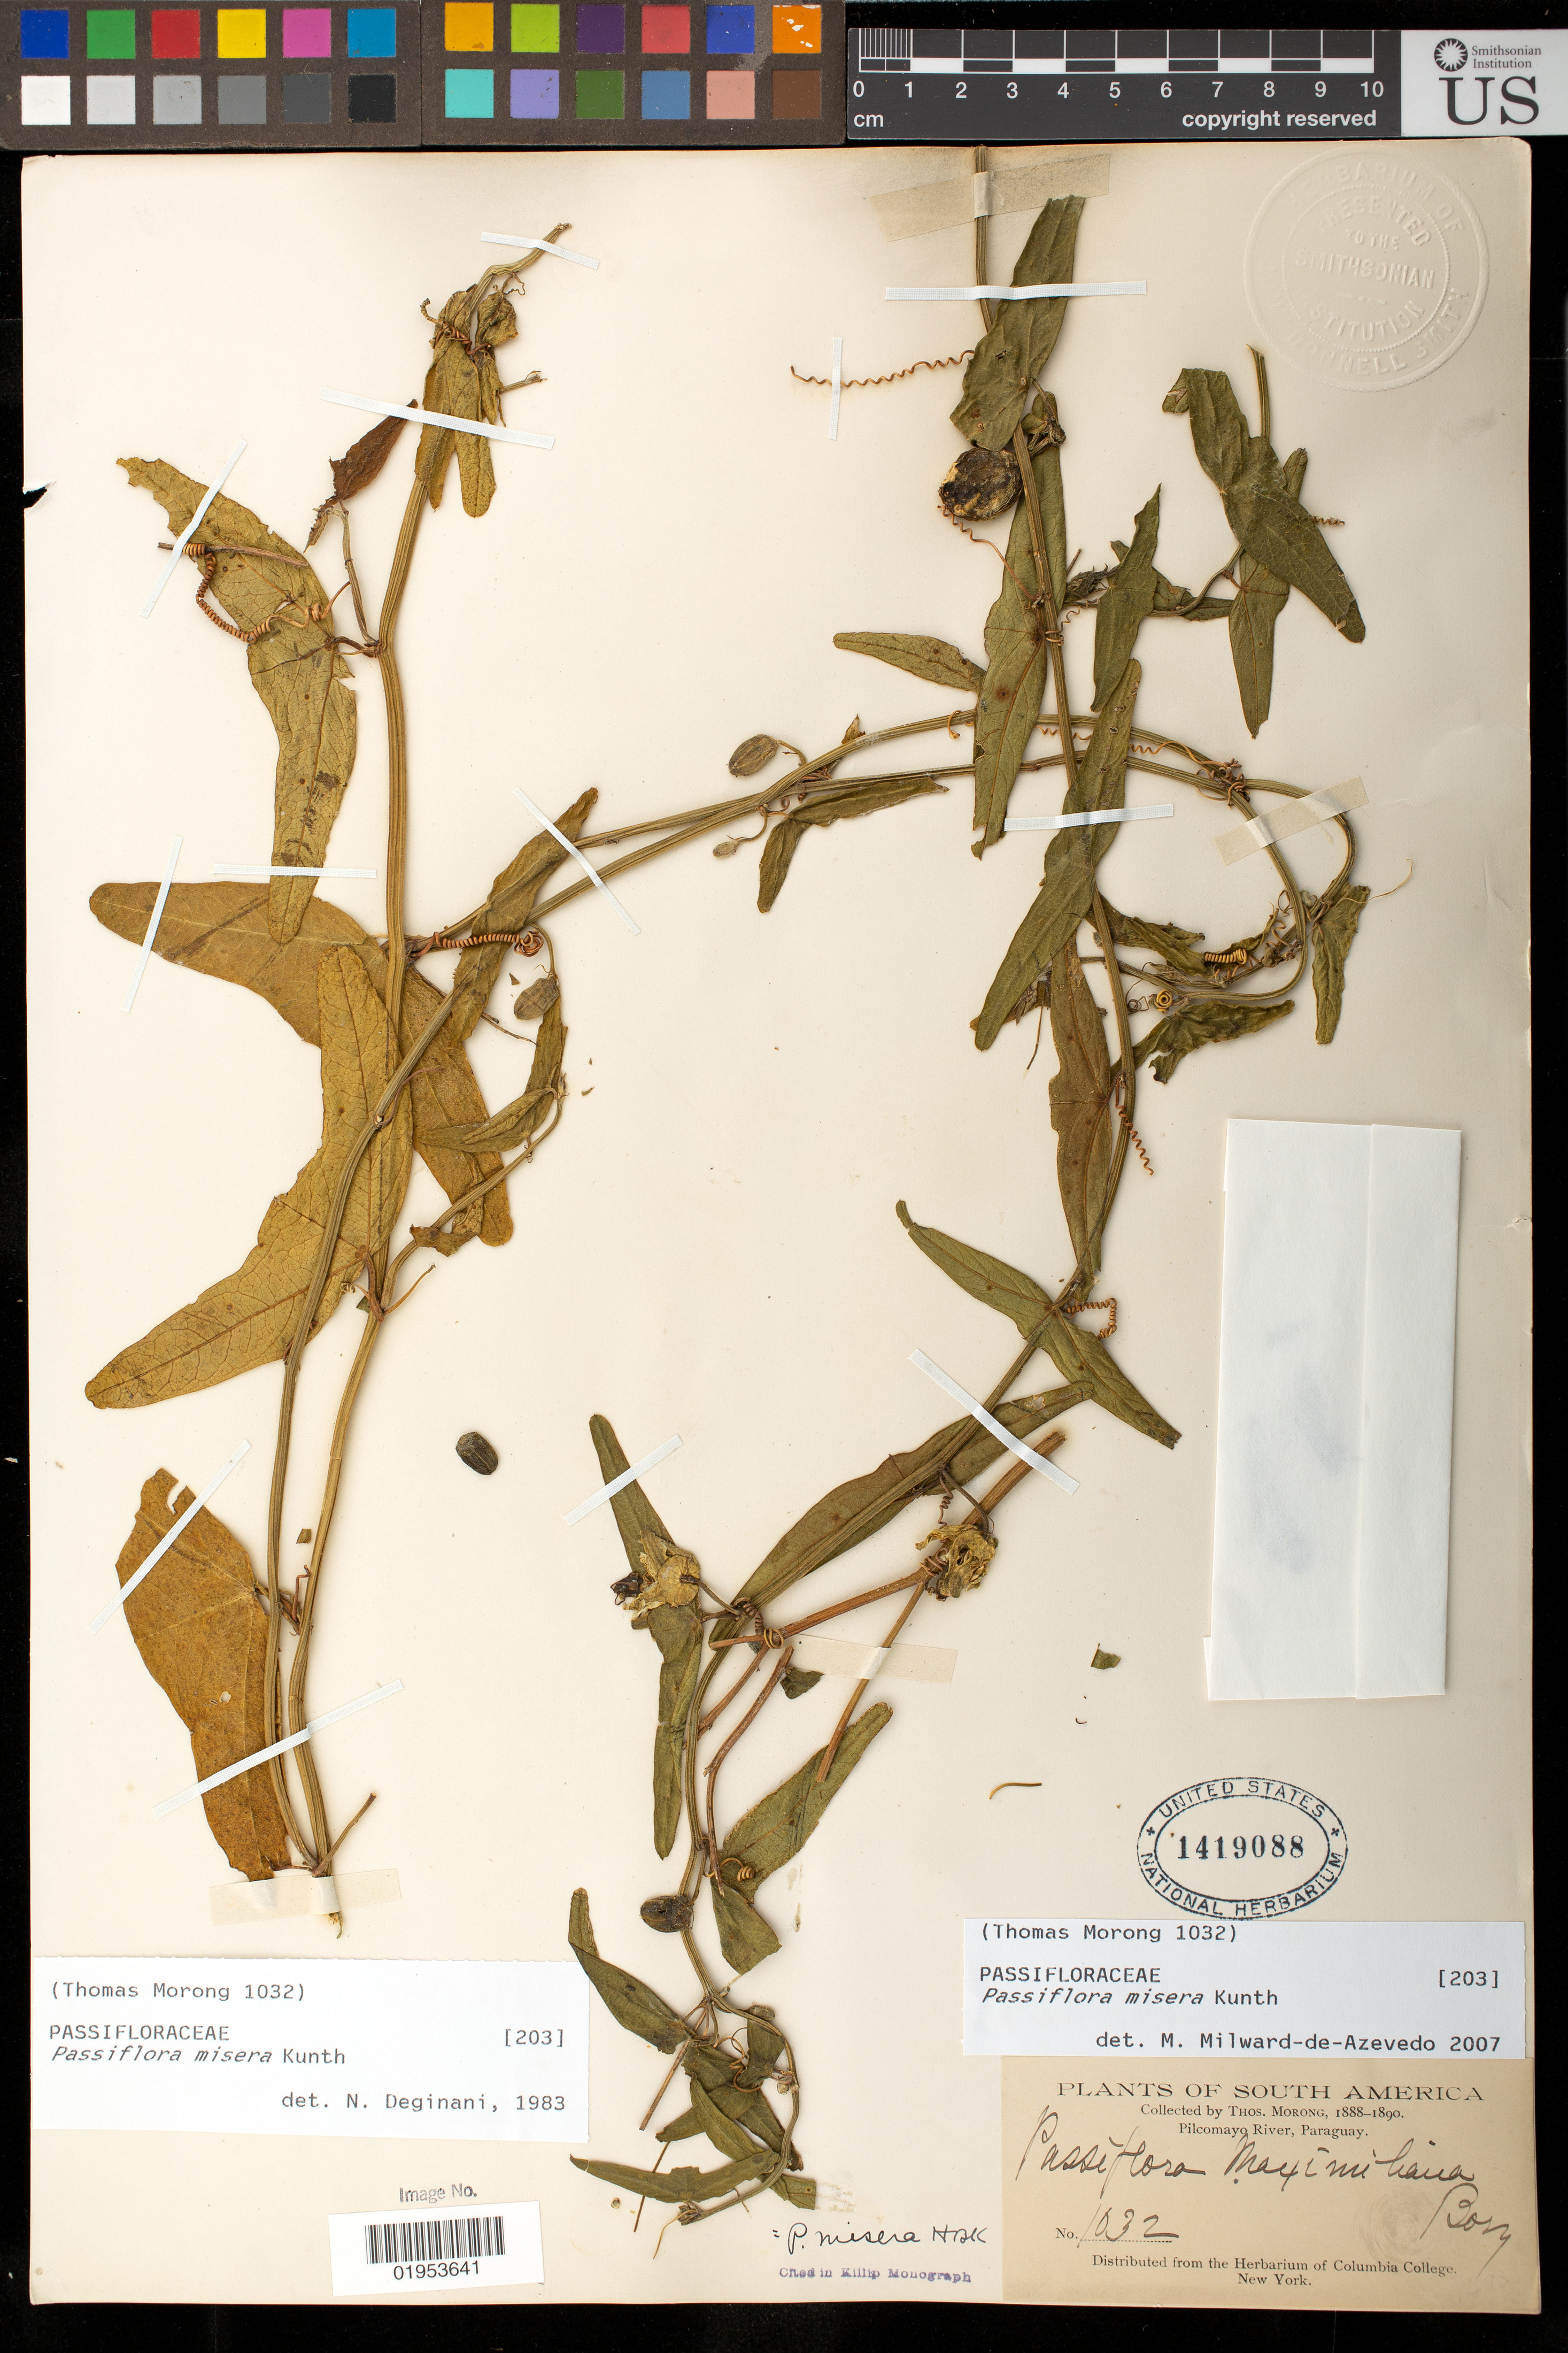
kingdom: Plantae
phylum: Tracheophyta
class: Magnoliopsida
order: Malpighiales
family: Passifloraceae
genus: Passiflora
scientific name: Passiflora misera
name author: Kunth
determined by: Deginani, N.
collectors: T. Morong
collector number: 1032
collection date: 1888/1890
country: Paraguay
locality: Pilcomayo River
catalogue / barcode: US 1419088